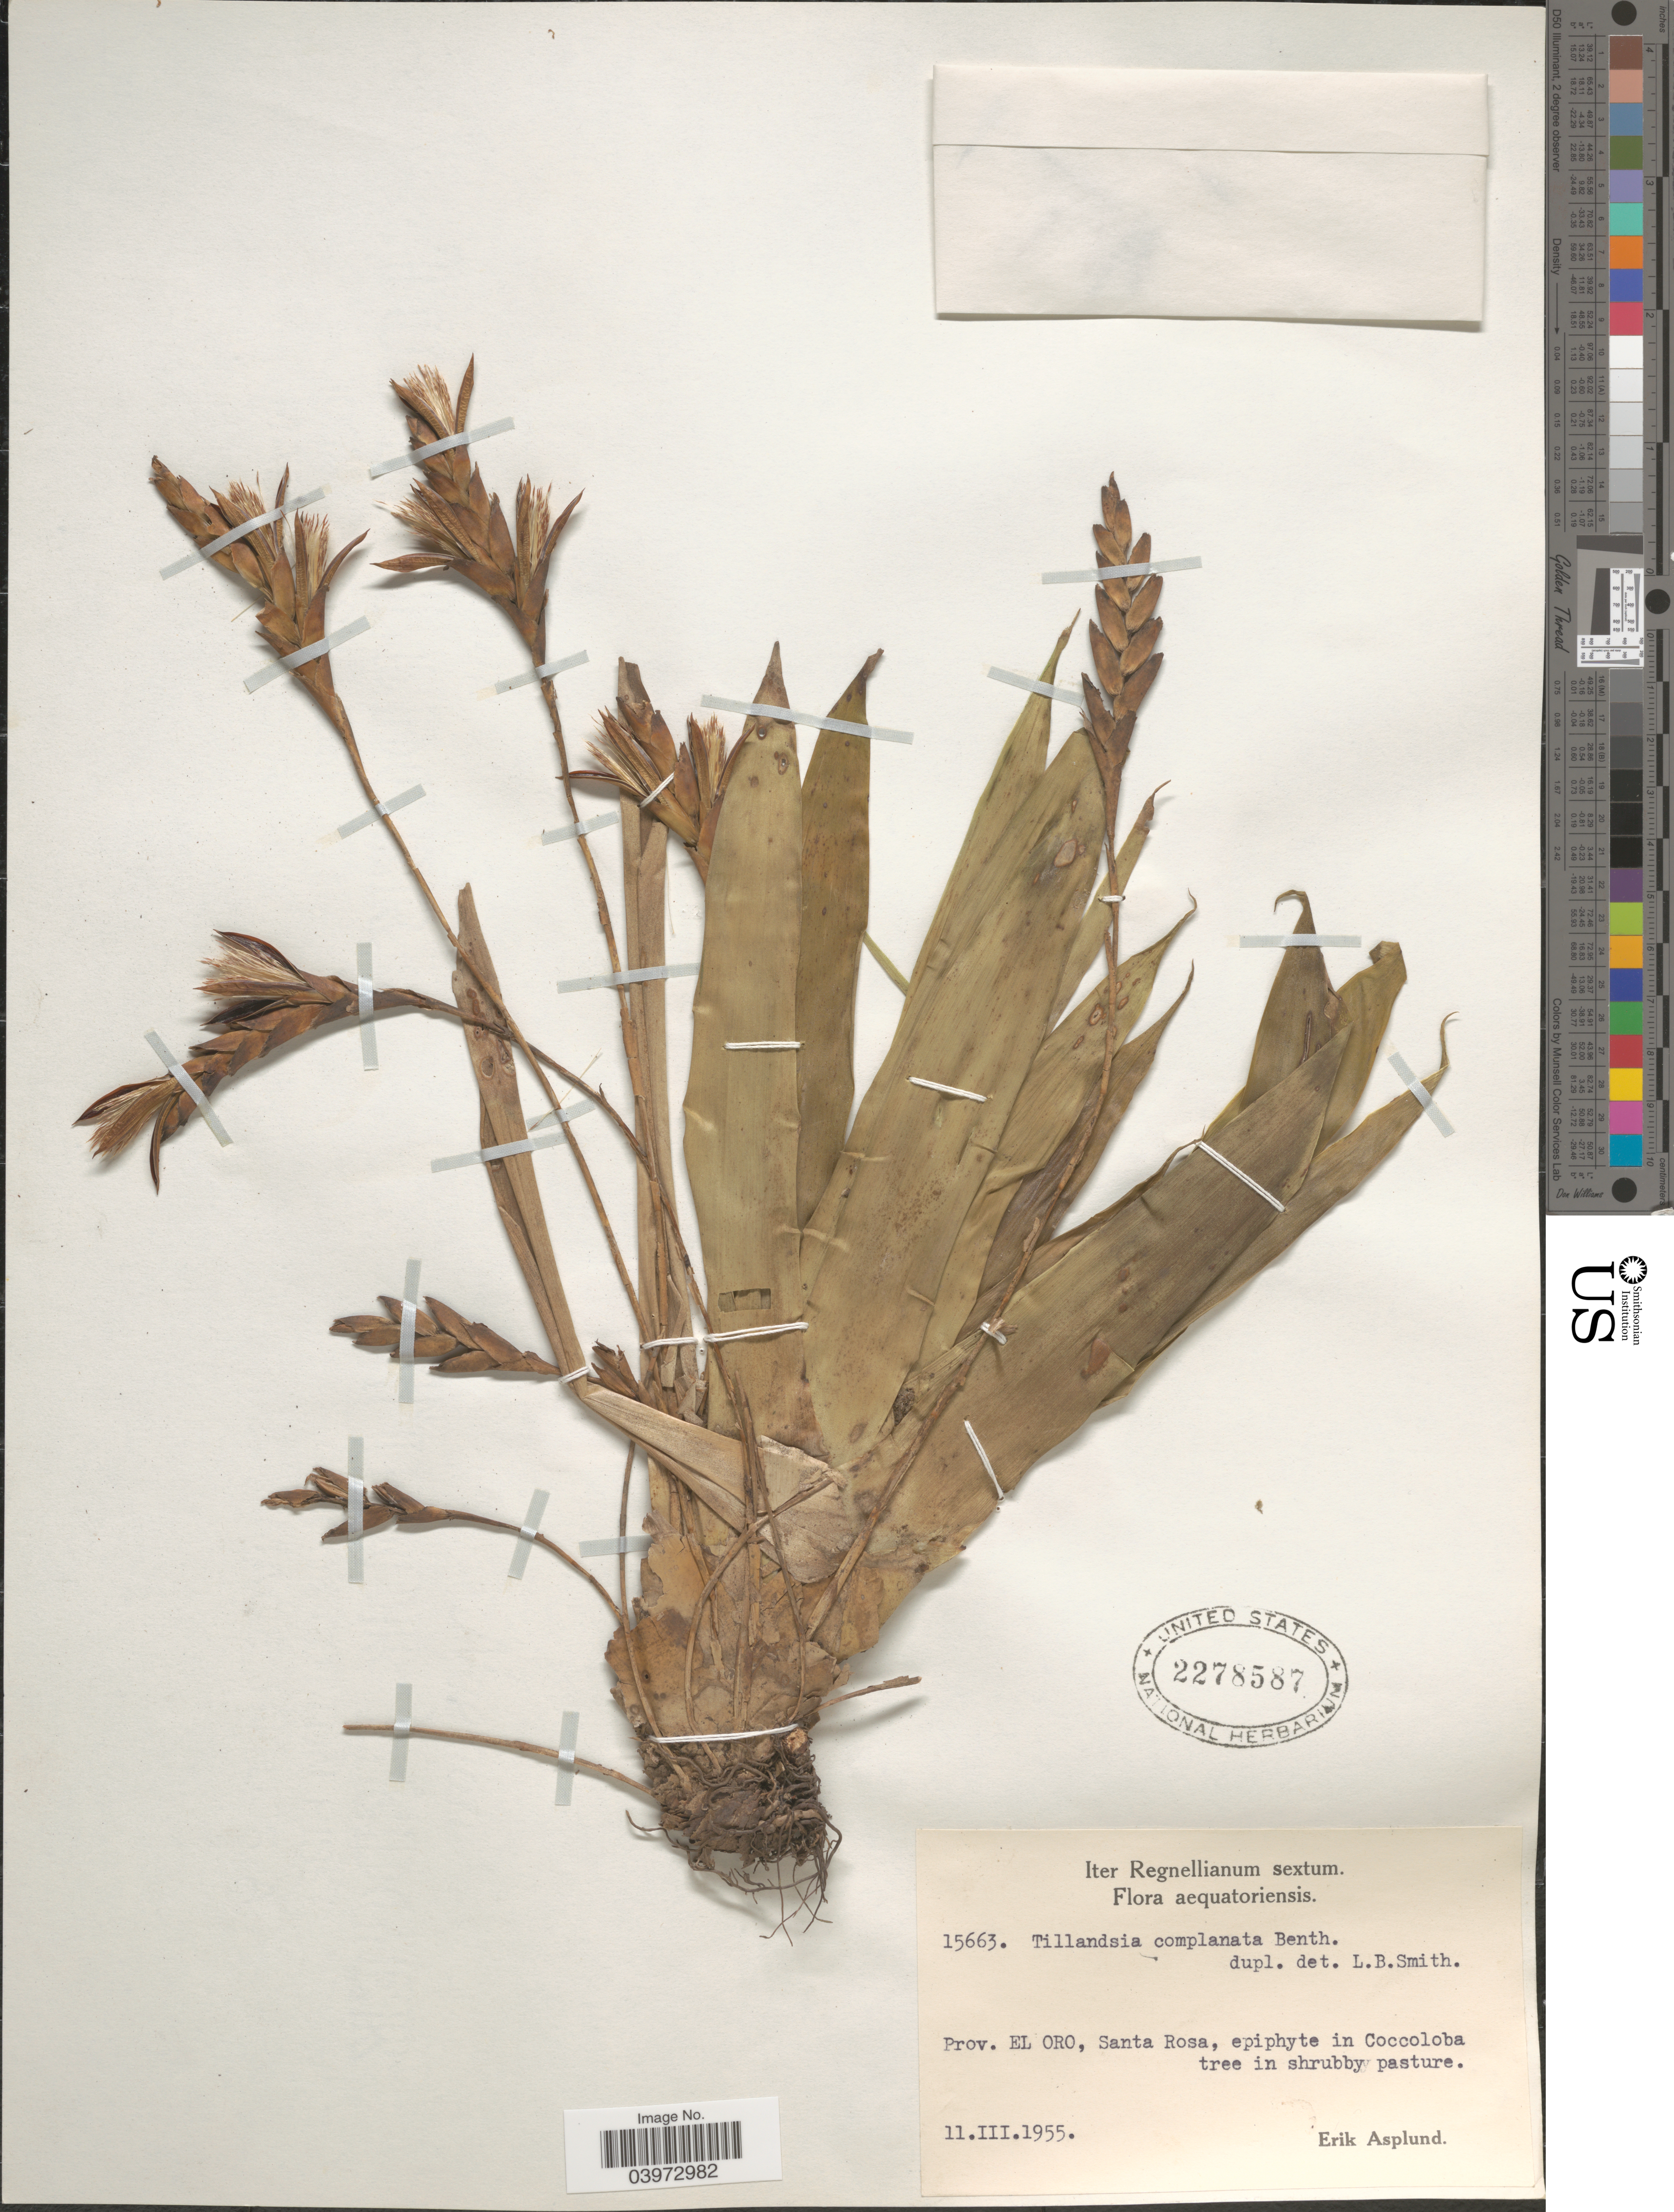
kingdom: Plantae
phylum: Tracheophyta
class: Liliopsida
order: Poales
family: Bromeliaceae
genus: Tillandsia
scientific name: Tillandsia complanata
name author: Benth.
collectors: E. Asplund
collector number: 15663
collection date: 1955-03-11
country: Ecuador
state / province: El Oro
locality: Iter Regnellianum sextum. Santa Rosa.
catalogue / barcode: US 2278587